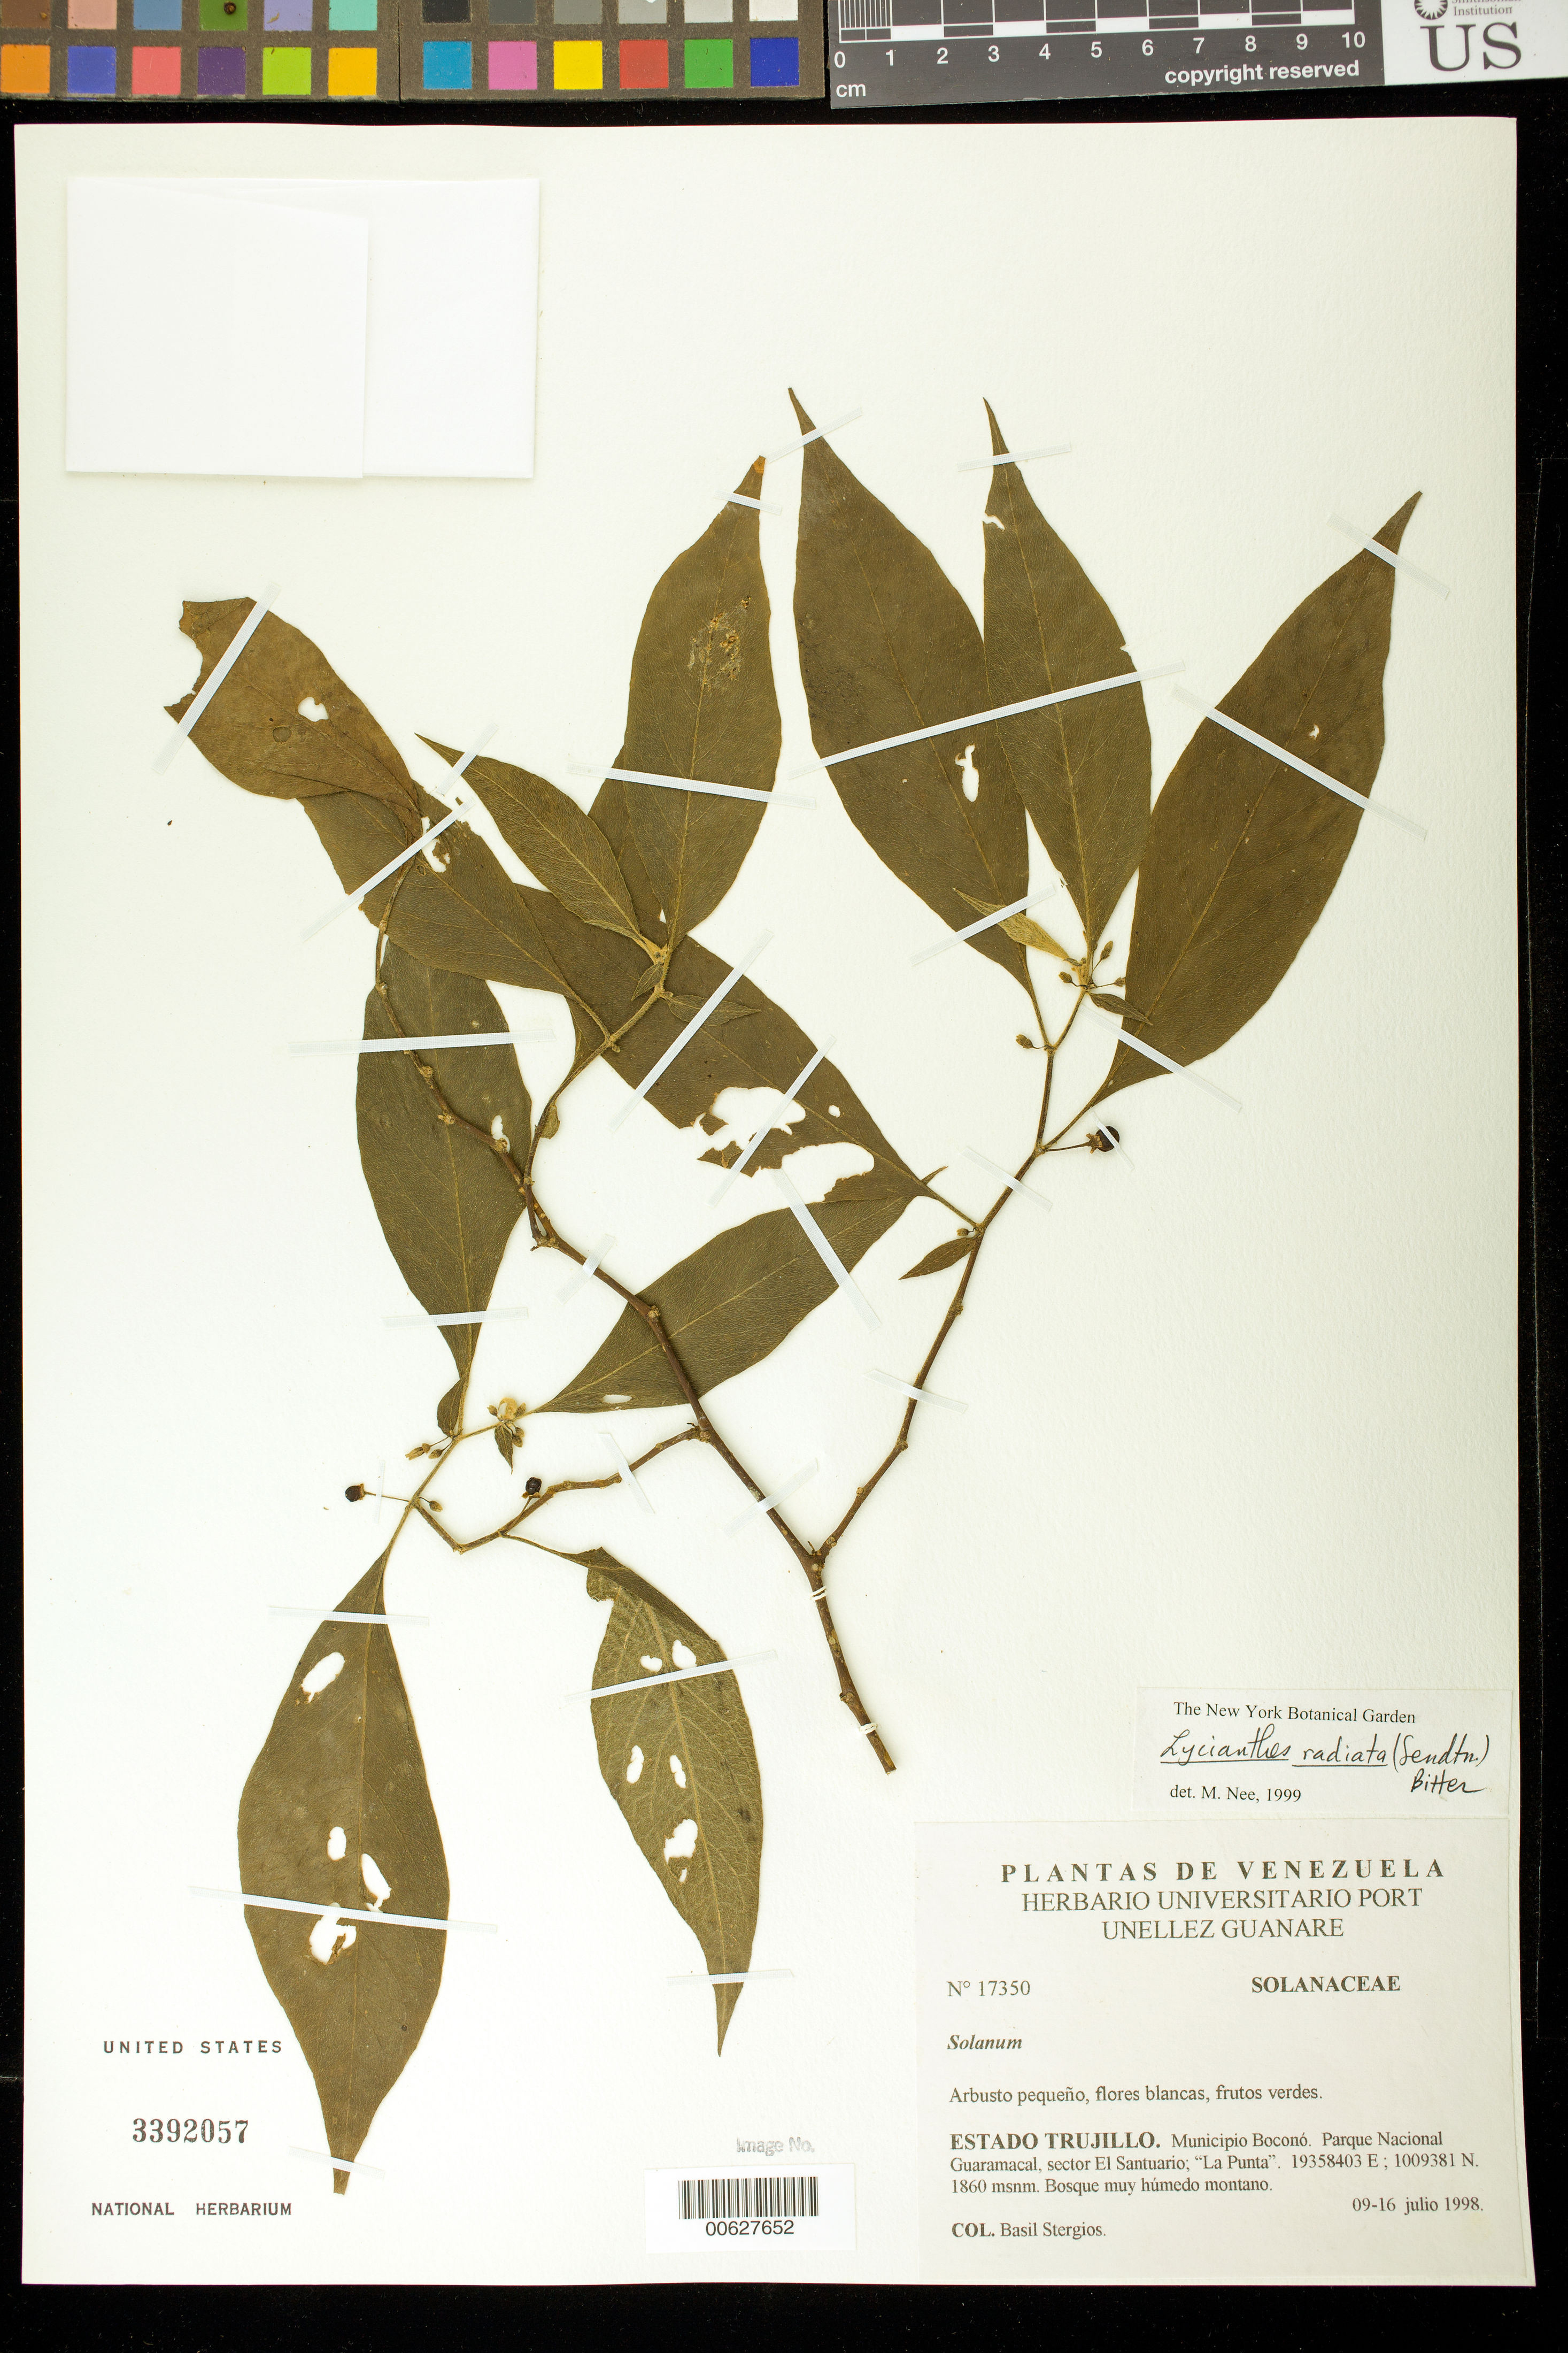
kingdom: Plantae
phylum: Tracheophyta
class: Magnoliopsida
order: Solanales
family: Solanaceae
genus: Lycianthes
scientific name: Lycianthes radiata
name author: (Sendtn.) Bitter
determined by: Nee, Michael H.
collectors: B. G. Stergios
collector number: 17350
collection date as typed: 09 Jul 1998 to 16 Jul 1998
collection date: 1998-07-09/1998-07-16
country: Venezuela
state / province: Trujillo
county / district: Boconó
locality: Parque Nacional Guaramacal, Sector El Santuario, La Punta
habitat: Bosque muy húmedo montano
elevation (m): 1860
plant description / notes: PORT, US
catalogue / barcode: US 3392057